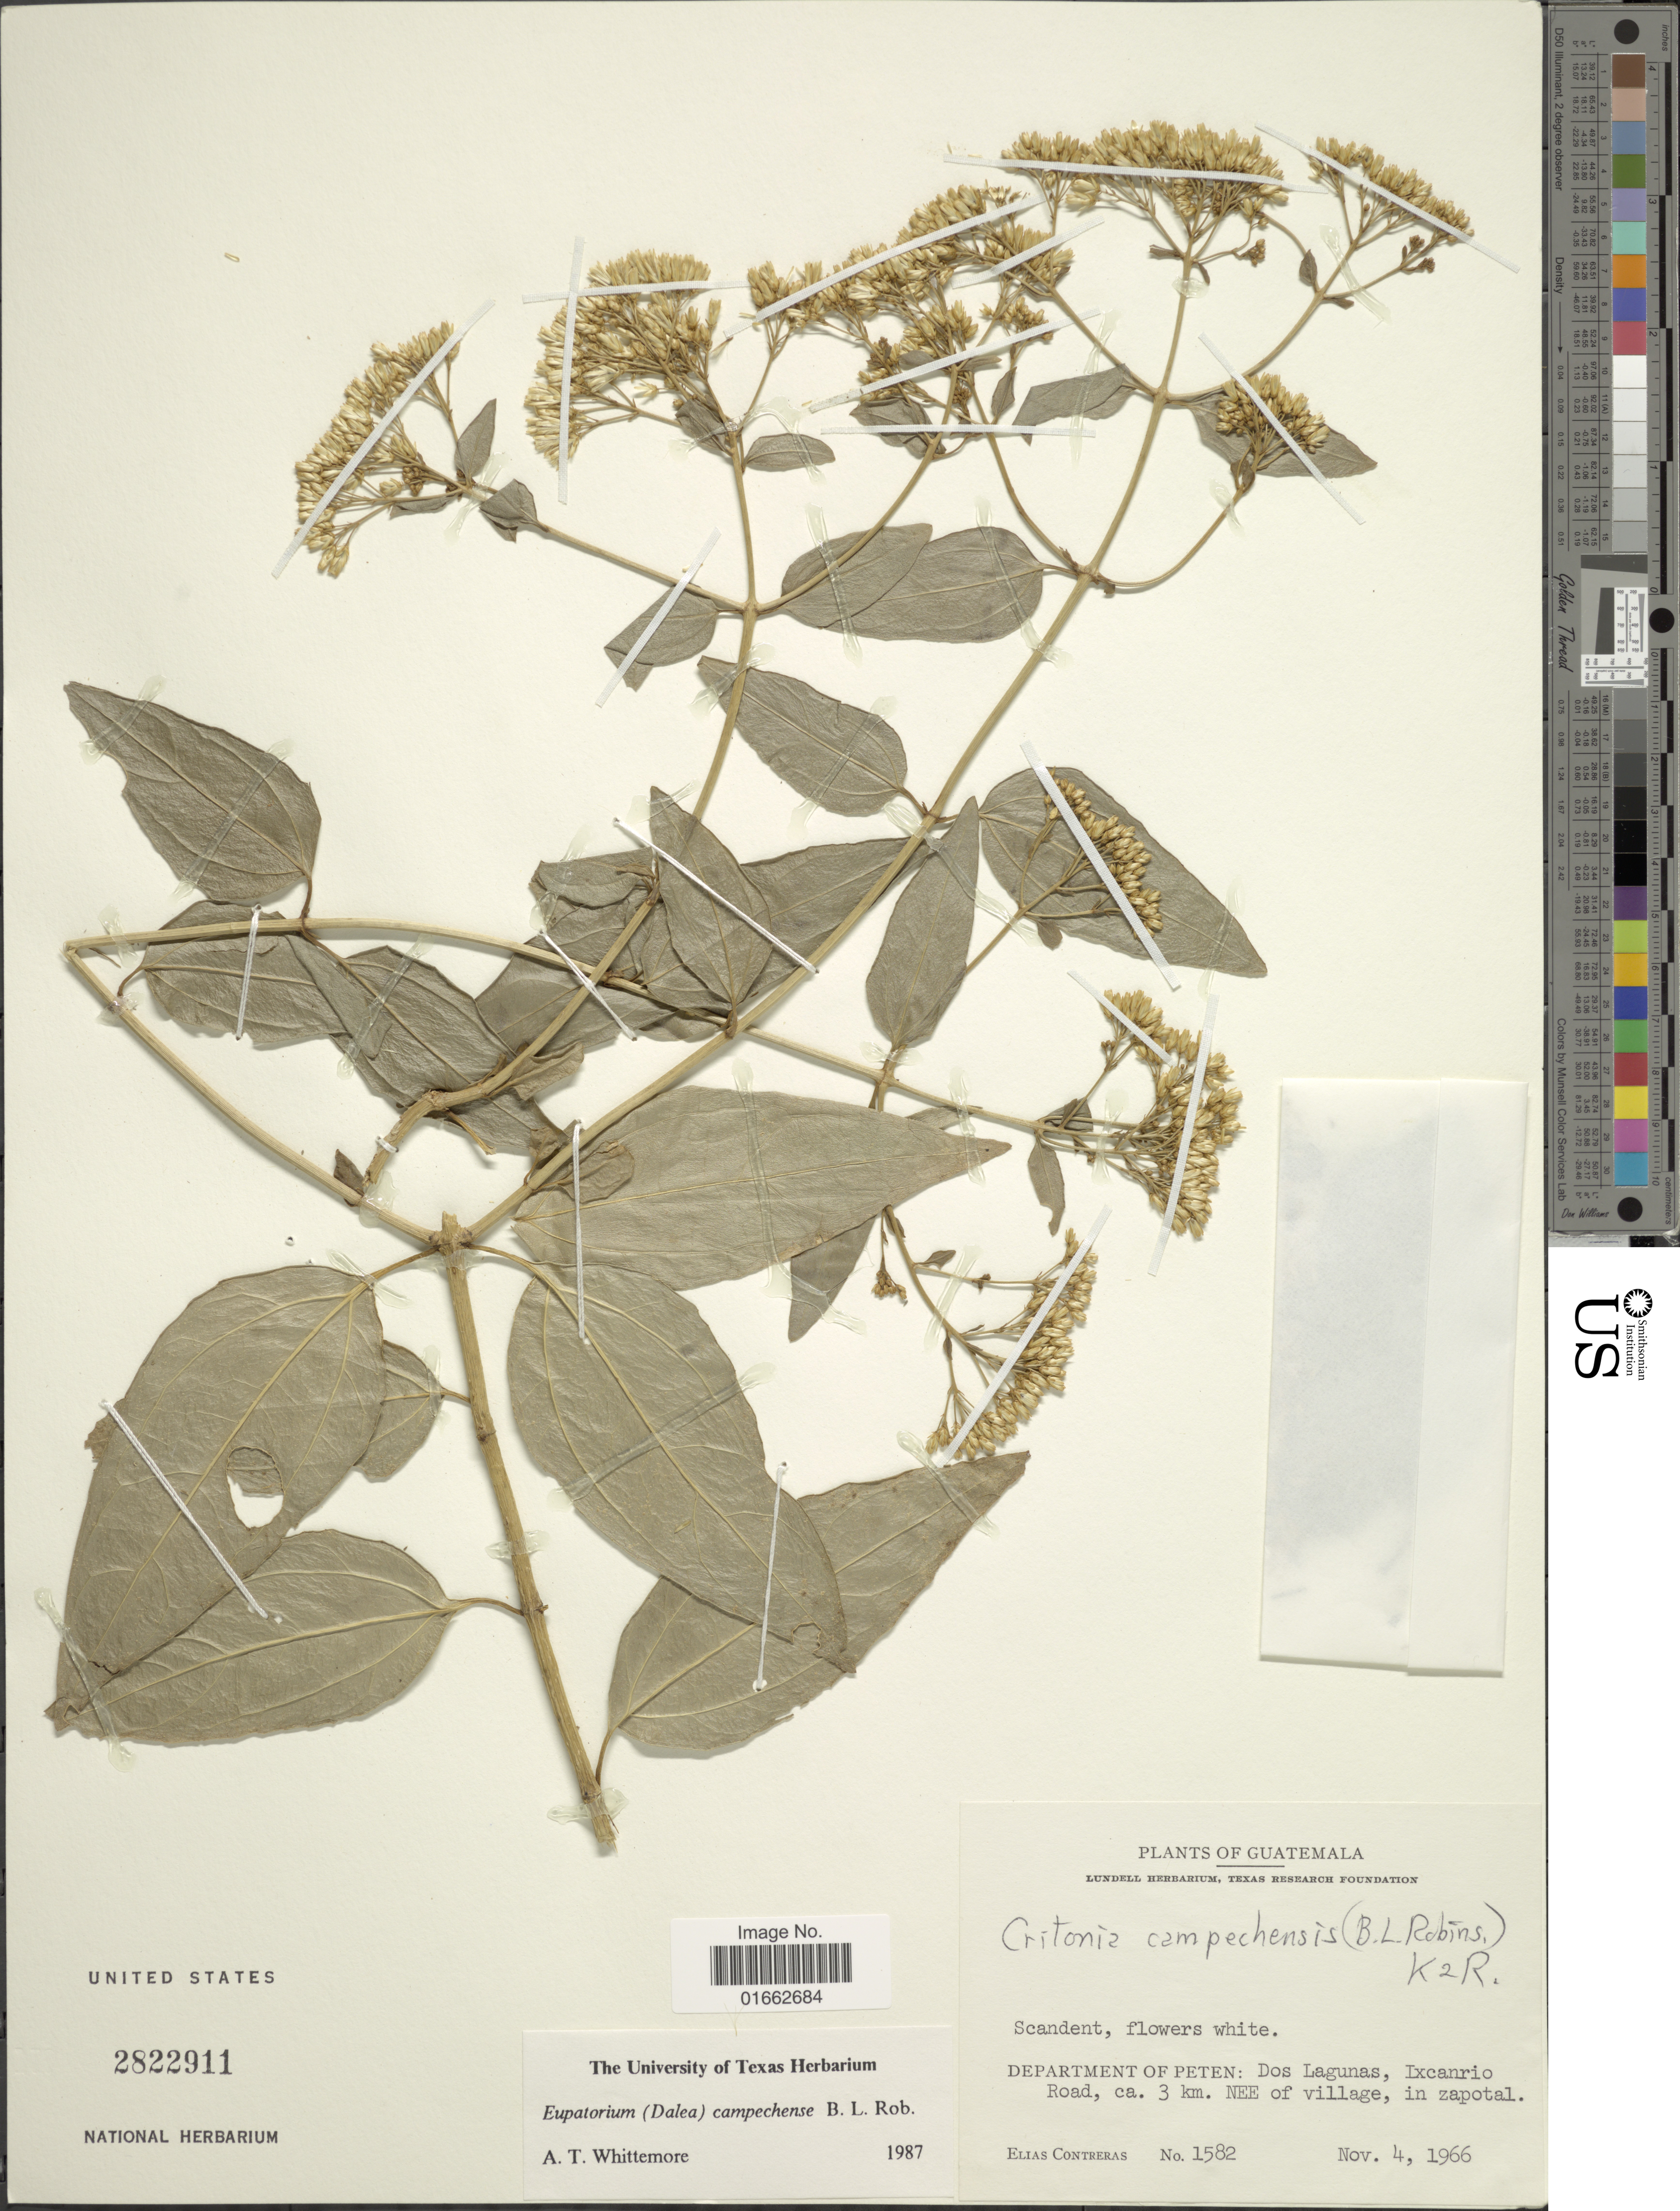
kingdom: Plantae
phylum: Tracheophyta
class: Magnoliopsida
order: Asterales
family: Asteraceae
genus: Critonia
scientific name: Critonia campechensis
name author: (B.L. Rob.) R.M. King & H. Rob.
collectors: E. Conteras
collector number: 1582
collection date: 1966-11-04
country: Guatemala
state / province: El Petén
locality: Dos Lagunas, Ixcanrio Road, ca. 3 km. NEE of village, in zapotal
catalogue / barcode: US 2822911